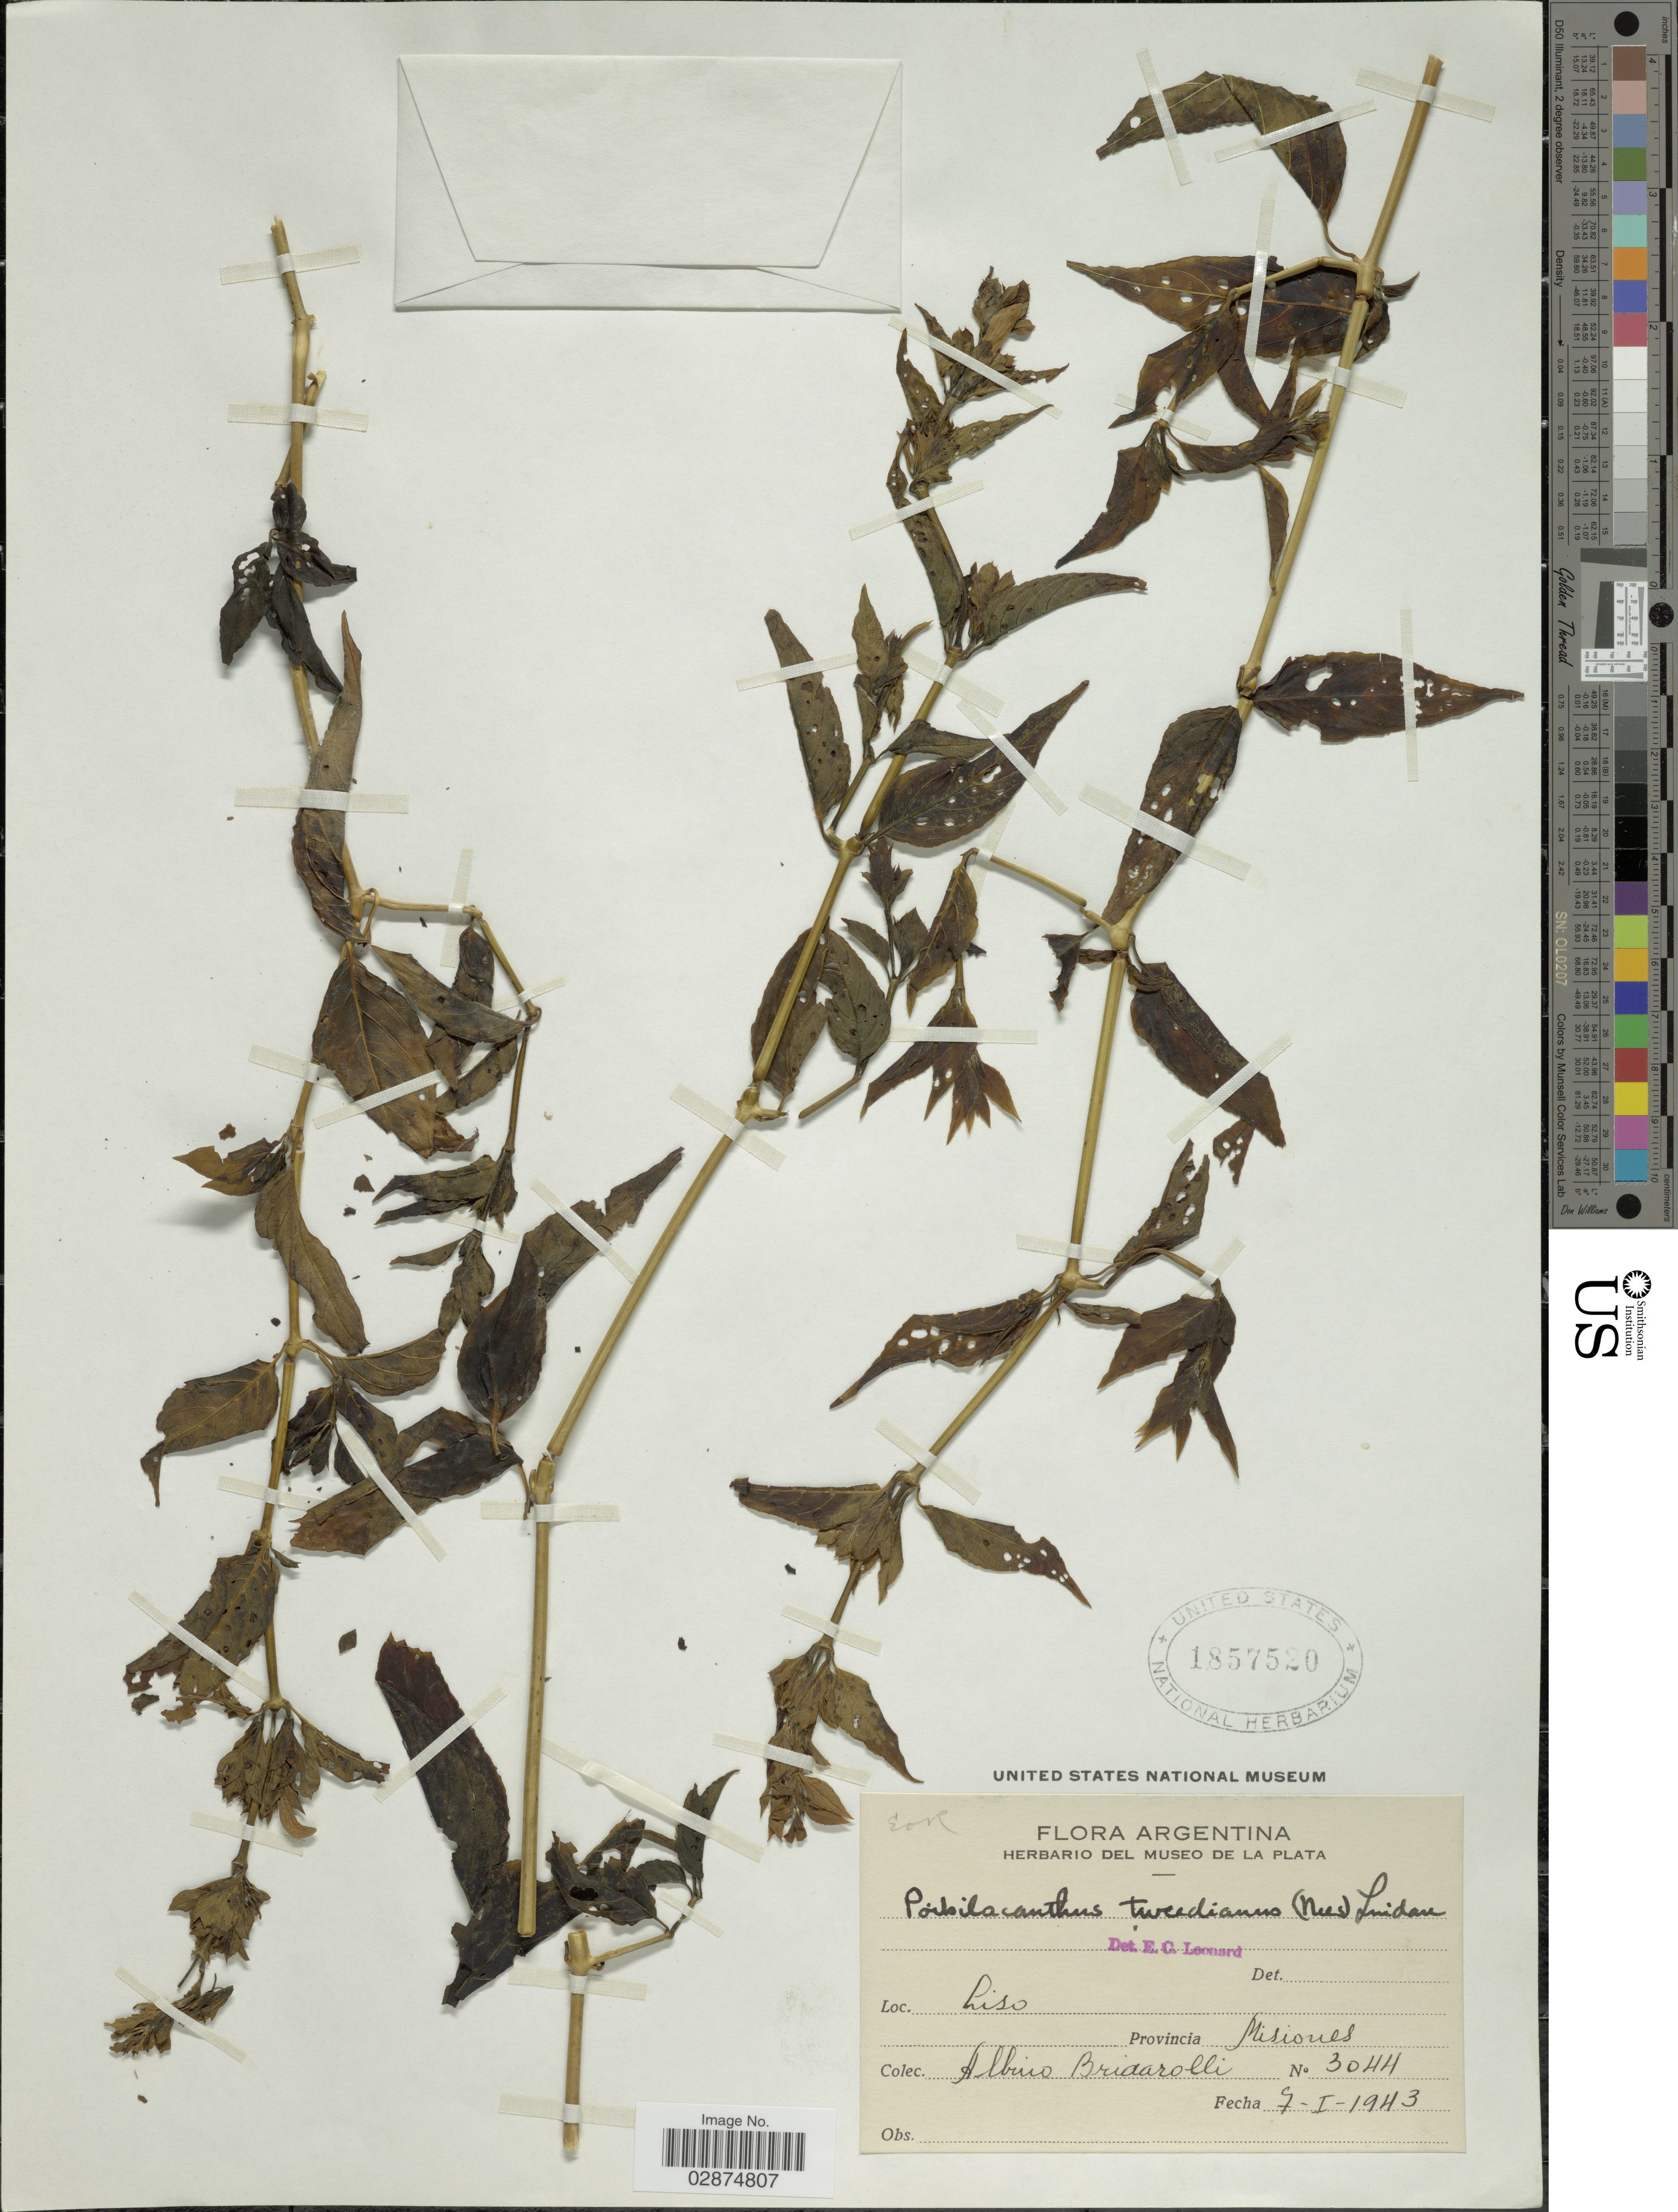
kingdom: Plantae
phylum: Tracheophyta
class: Magnoliopsida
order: Lamiales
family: Acanthaceae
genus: Poikilacanthus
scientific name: Poikilacanthus glandulosus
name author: (Nees) Ariza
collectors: A. Bridarolli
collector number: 3044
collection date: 1943-01-07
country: Argentina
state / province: Misiones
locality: Liso.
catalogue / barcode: US 1857520